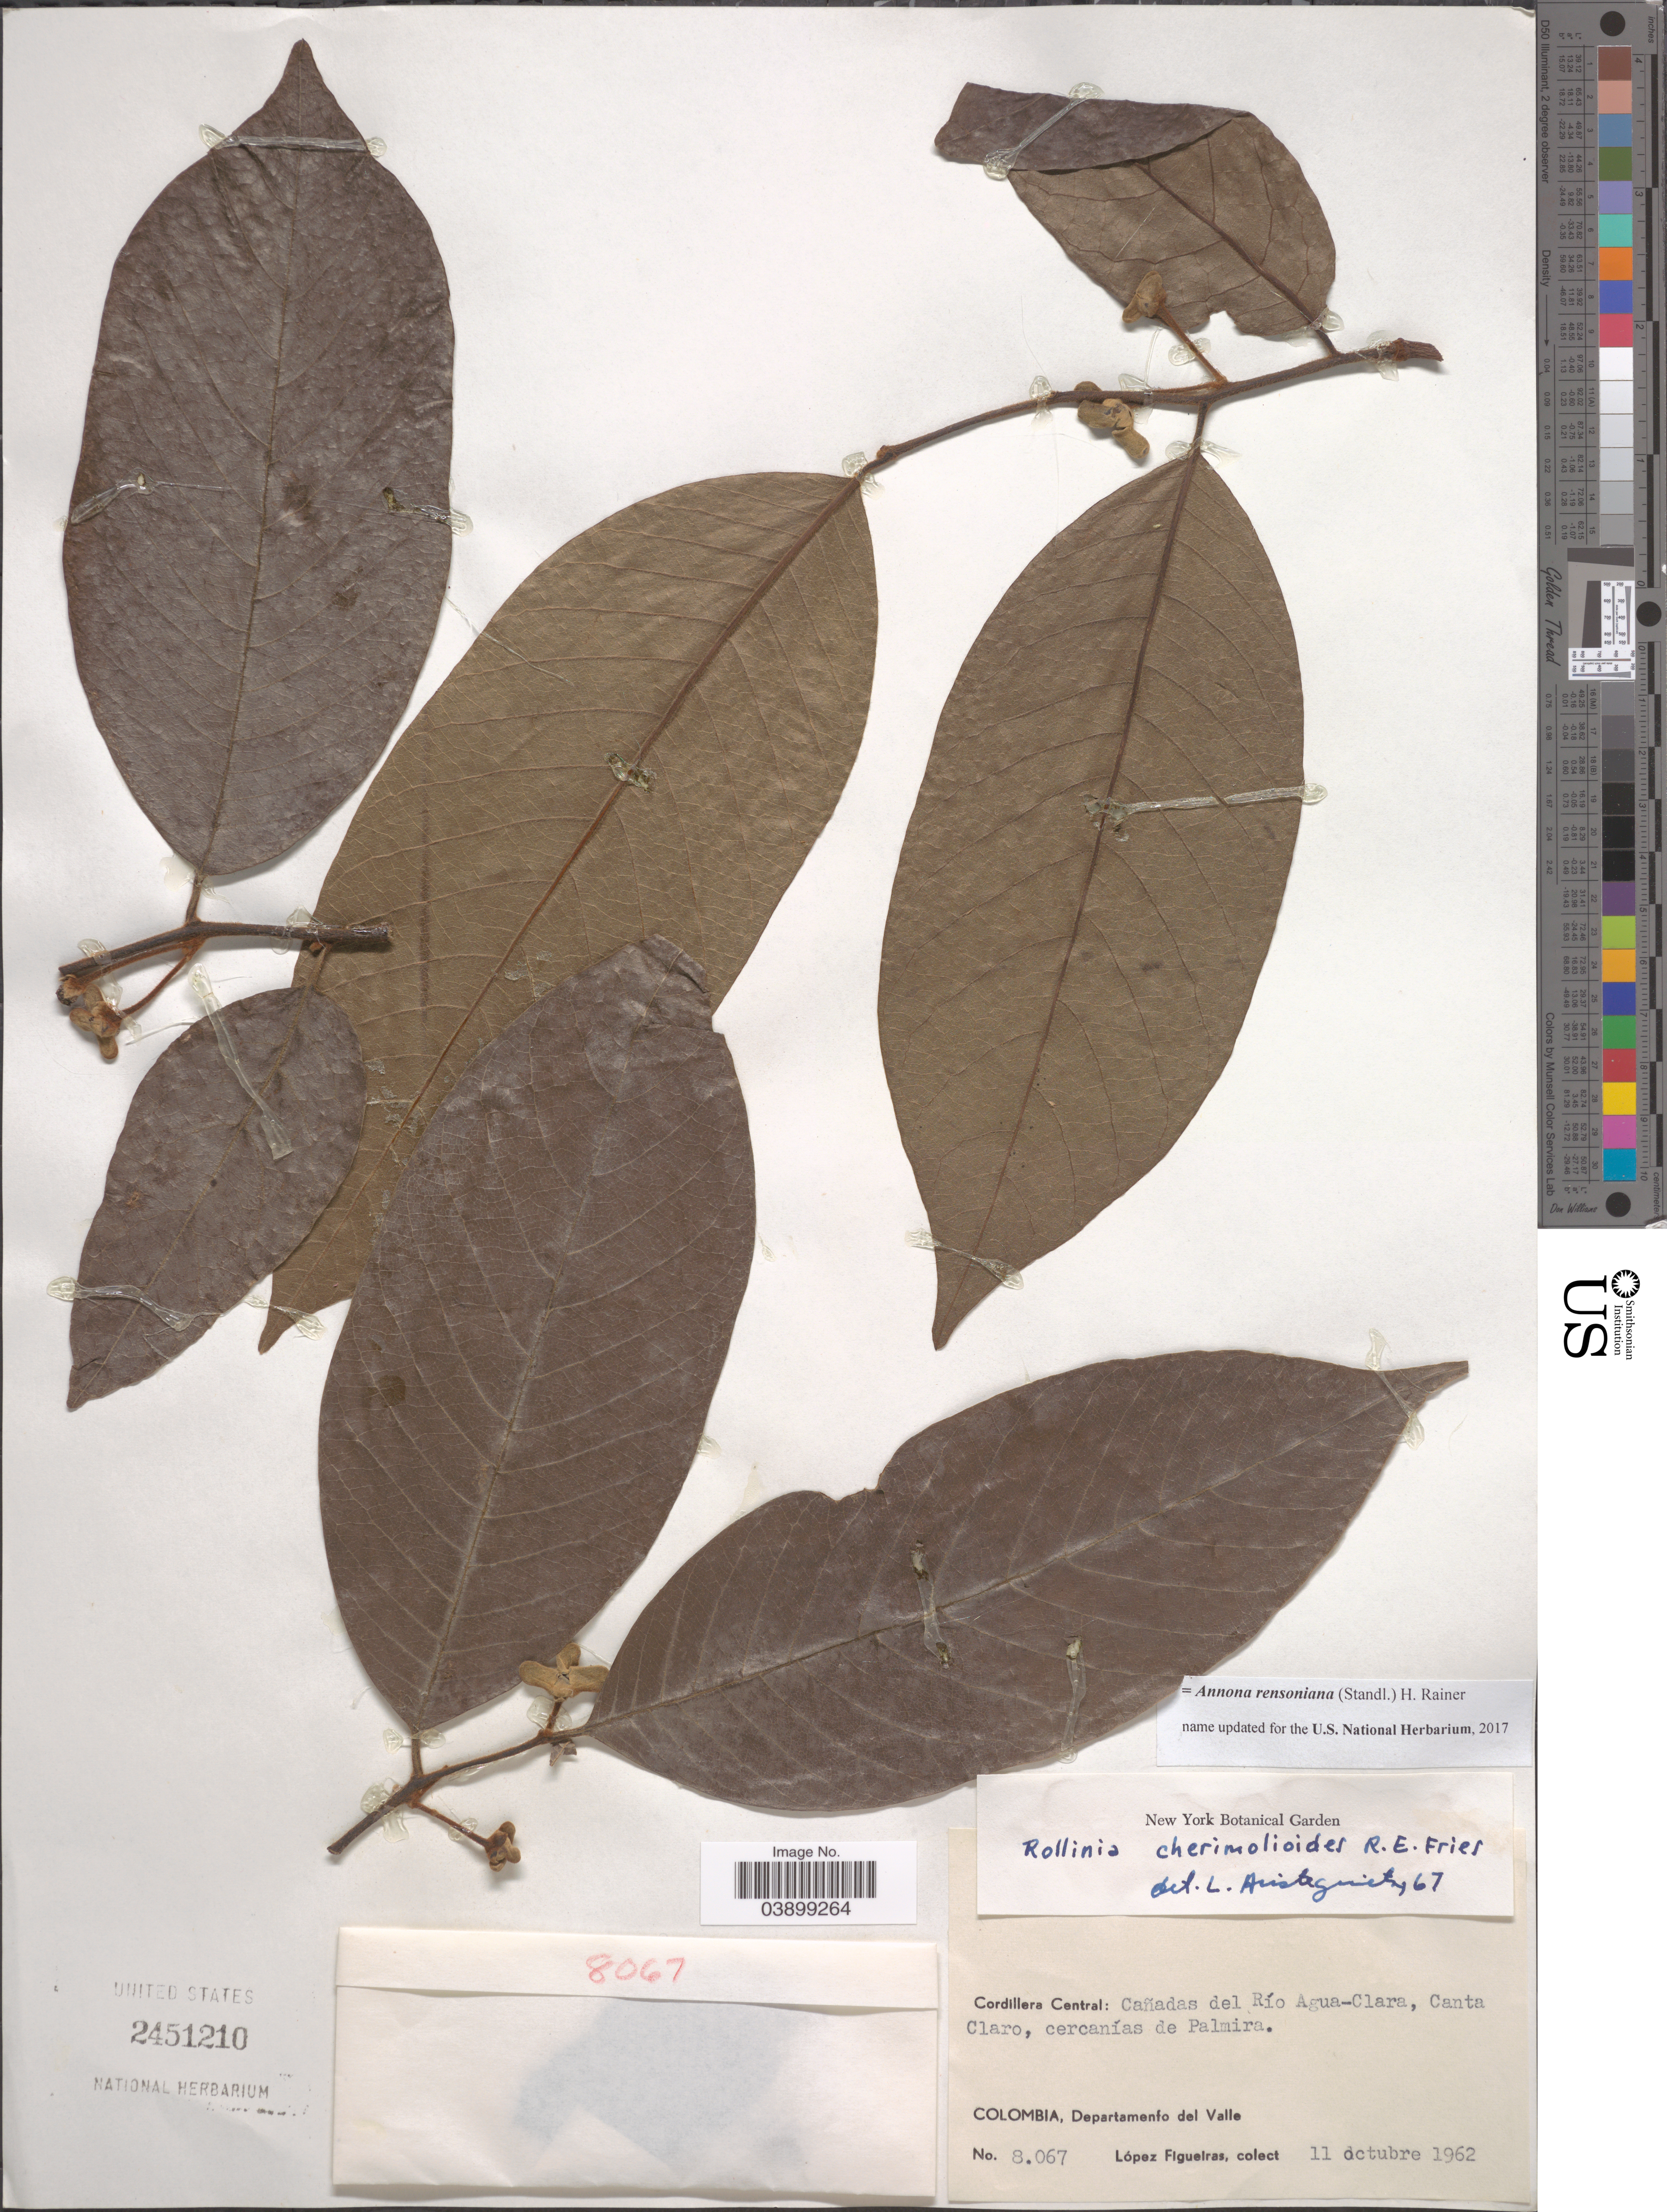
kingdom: Plantae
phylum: Tracheophyta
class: Magnoliopsida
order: Magnoliales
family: Annonaceae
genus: Annona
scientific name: Annona rensoniana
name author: (Standl.) H. Rainer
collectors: M. López Figueiras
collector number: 8067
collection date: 1962-10-11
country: Colombia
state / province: Valle del Cauca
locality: Cordillera Central: Cañadas del Río Agua-Clara, Canta Claro, cercanías de Palmira. Departamento del Valle.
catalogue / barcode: US 2451210